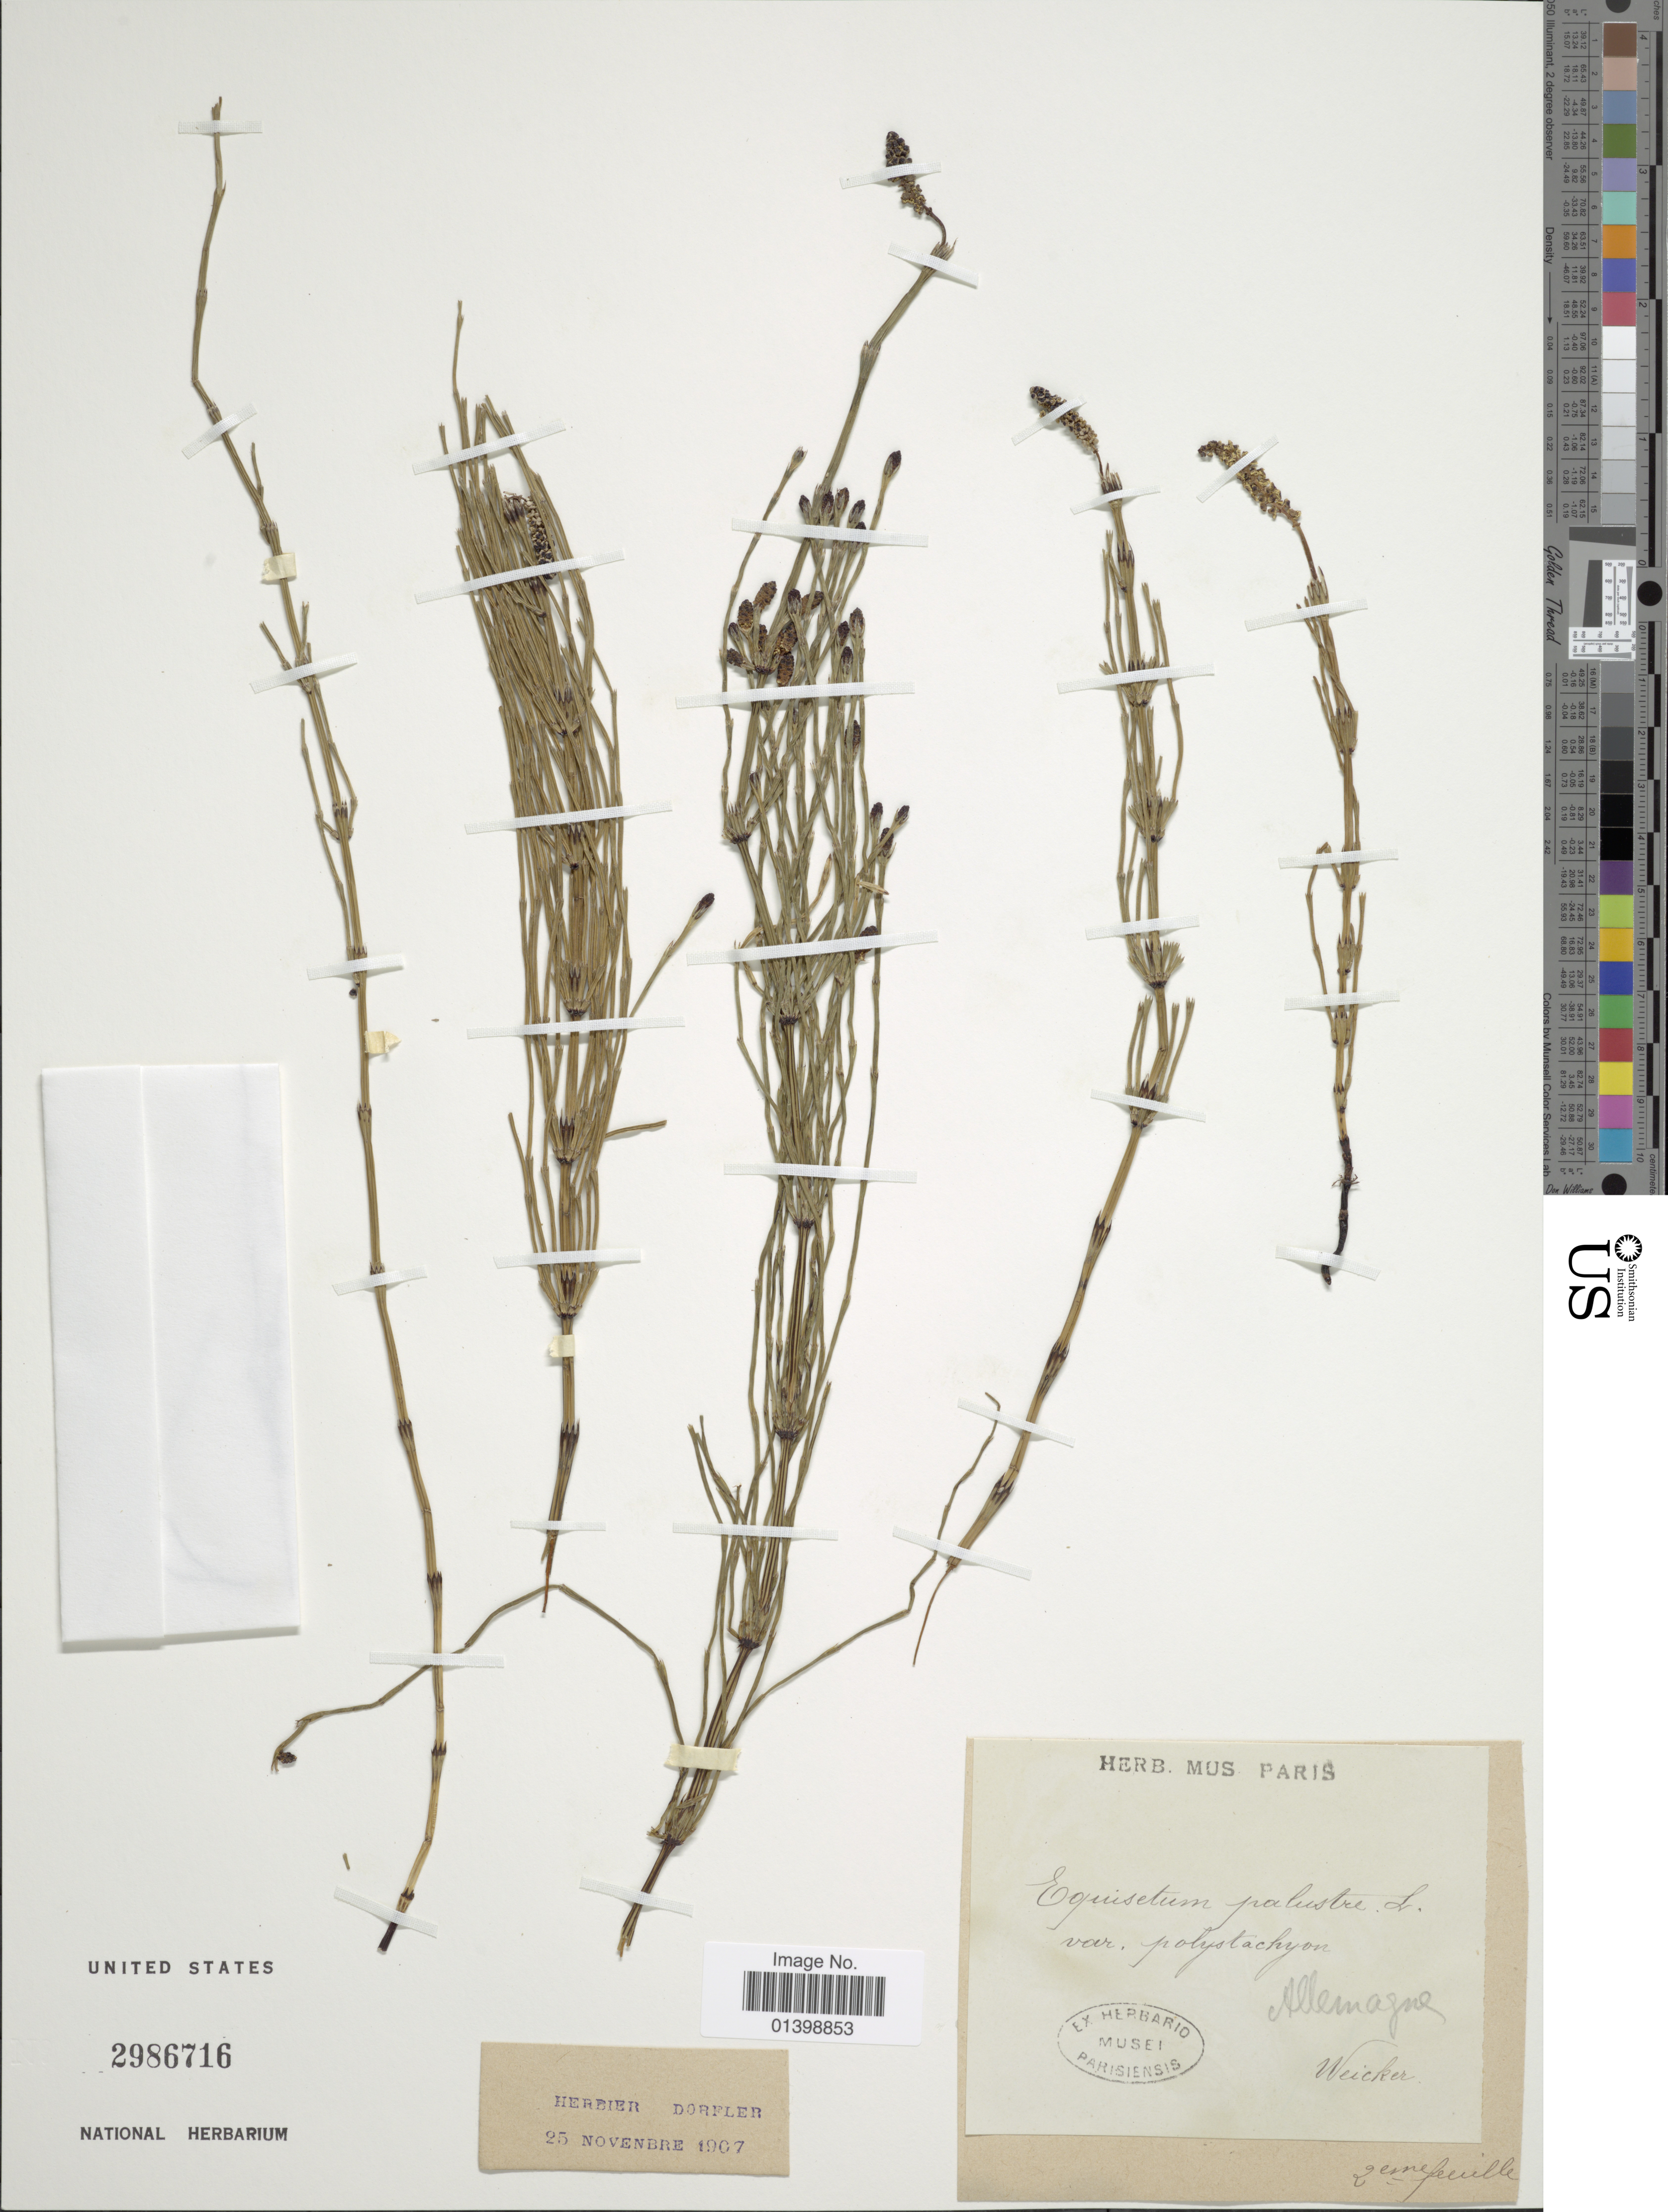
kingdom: Plantae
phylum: Tracheophyta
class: Polypodiopsida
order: Equisetales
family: Equisetaceae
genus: Equisetum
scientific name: Equisetum palustre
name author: L.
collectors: Weicker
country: Germany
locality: Allemagne [interpreted]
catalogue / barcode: US 2986716